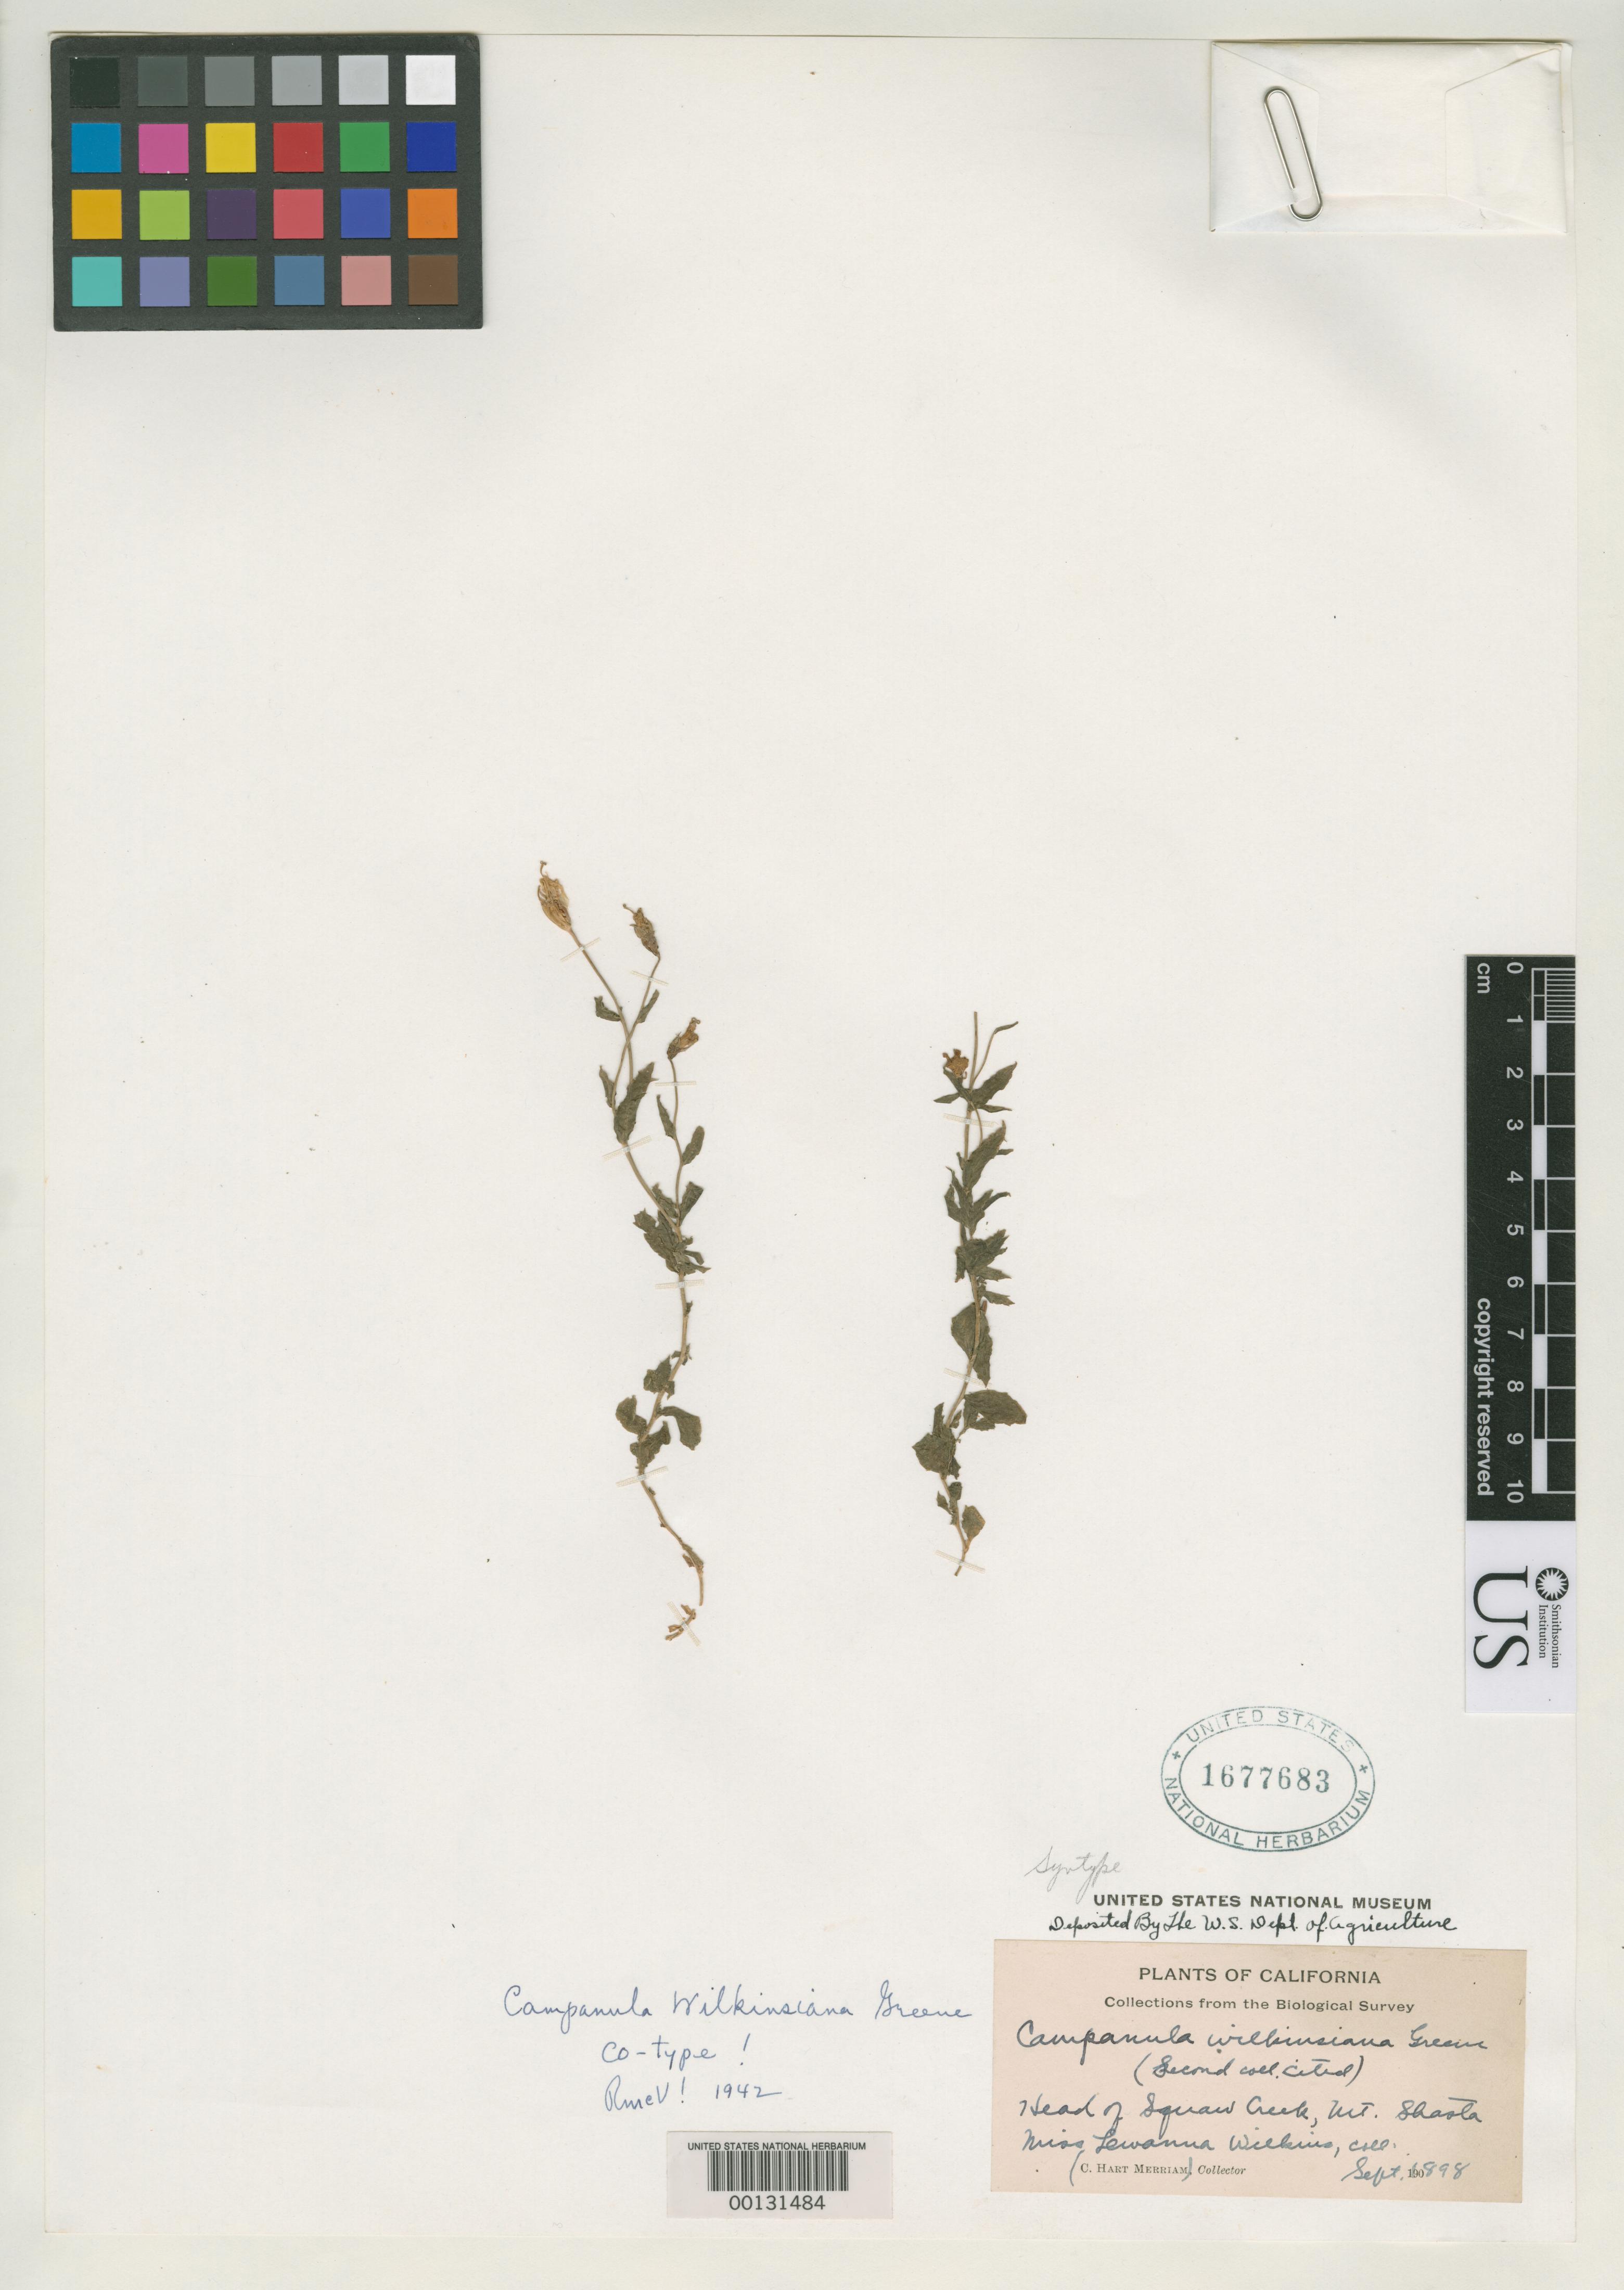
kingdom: Plantae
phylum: Tracheophyta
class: Magnoliopsida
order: Asterales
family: Campanulaceae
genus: Campanula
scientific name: Campanula wilkinsiana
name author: Greene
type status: Syntype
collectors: L. Wilkins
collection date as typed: Sep 1898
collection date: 1898-09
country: United States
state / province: California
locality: Head of Squaw Creek, Mt. Shasta.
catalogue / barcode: US 1677683